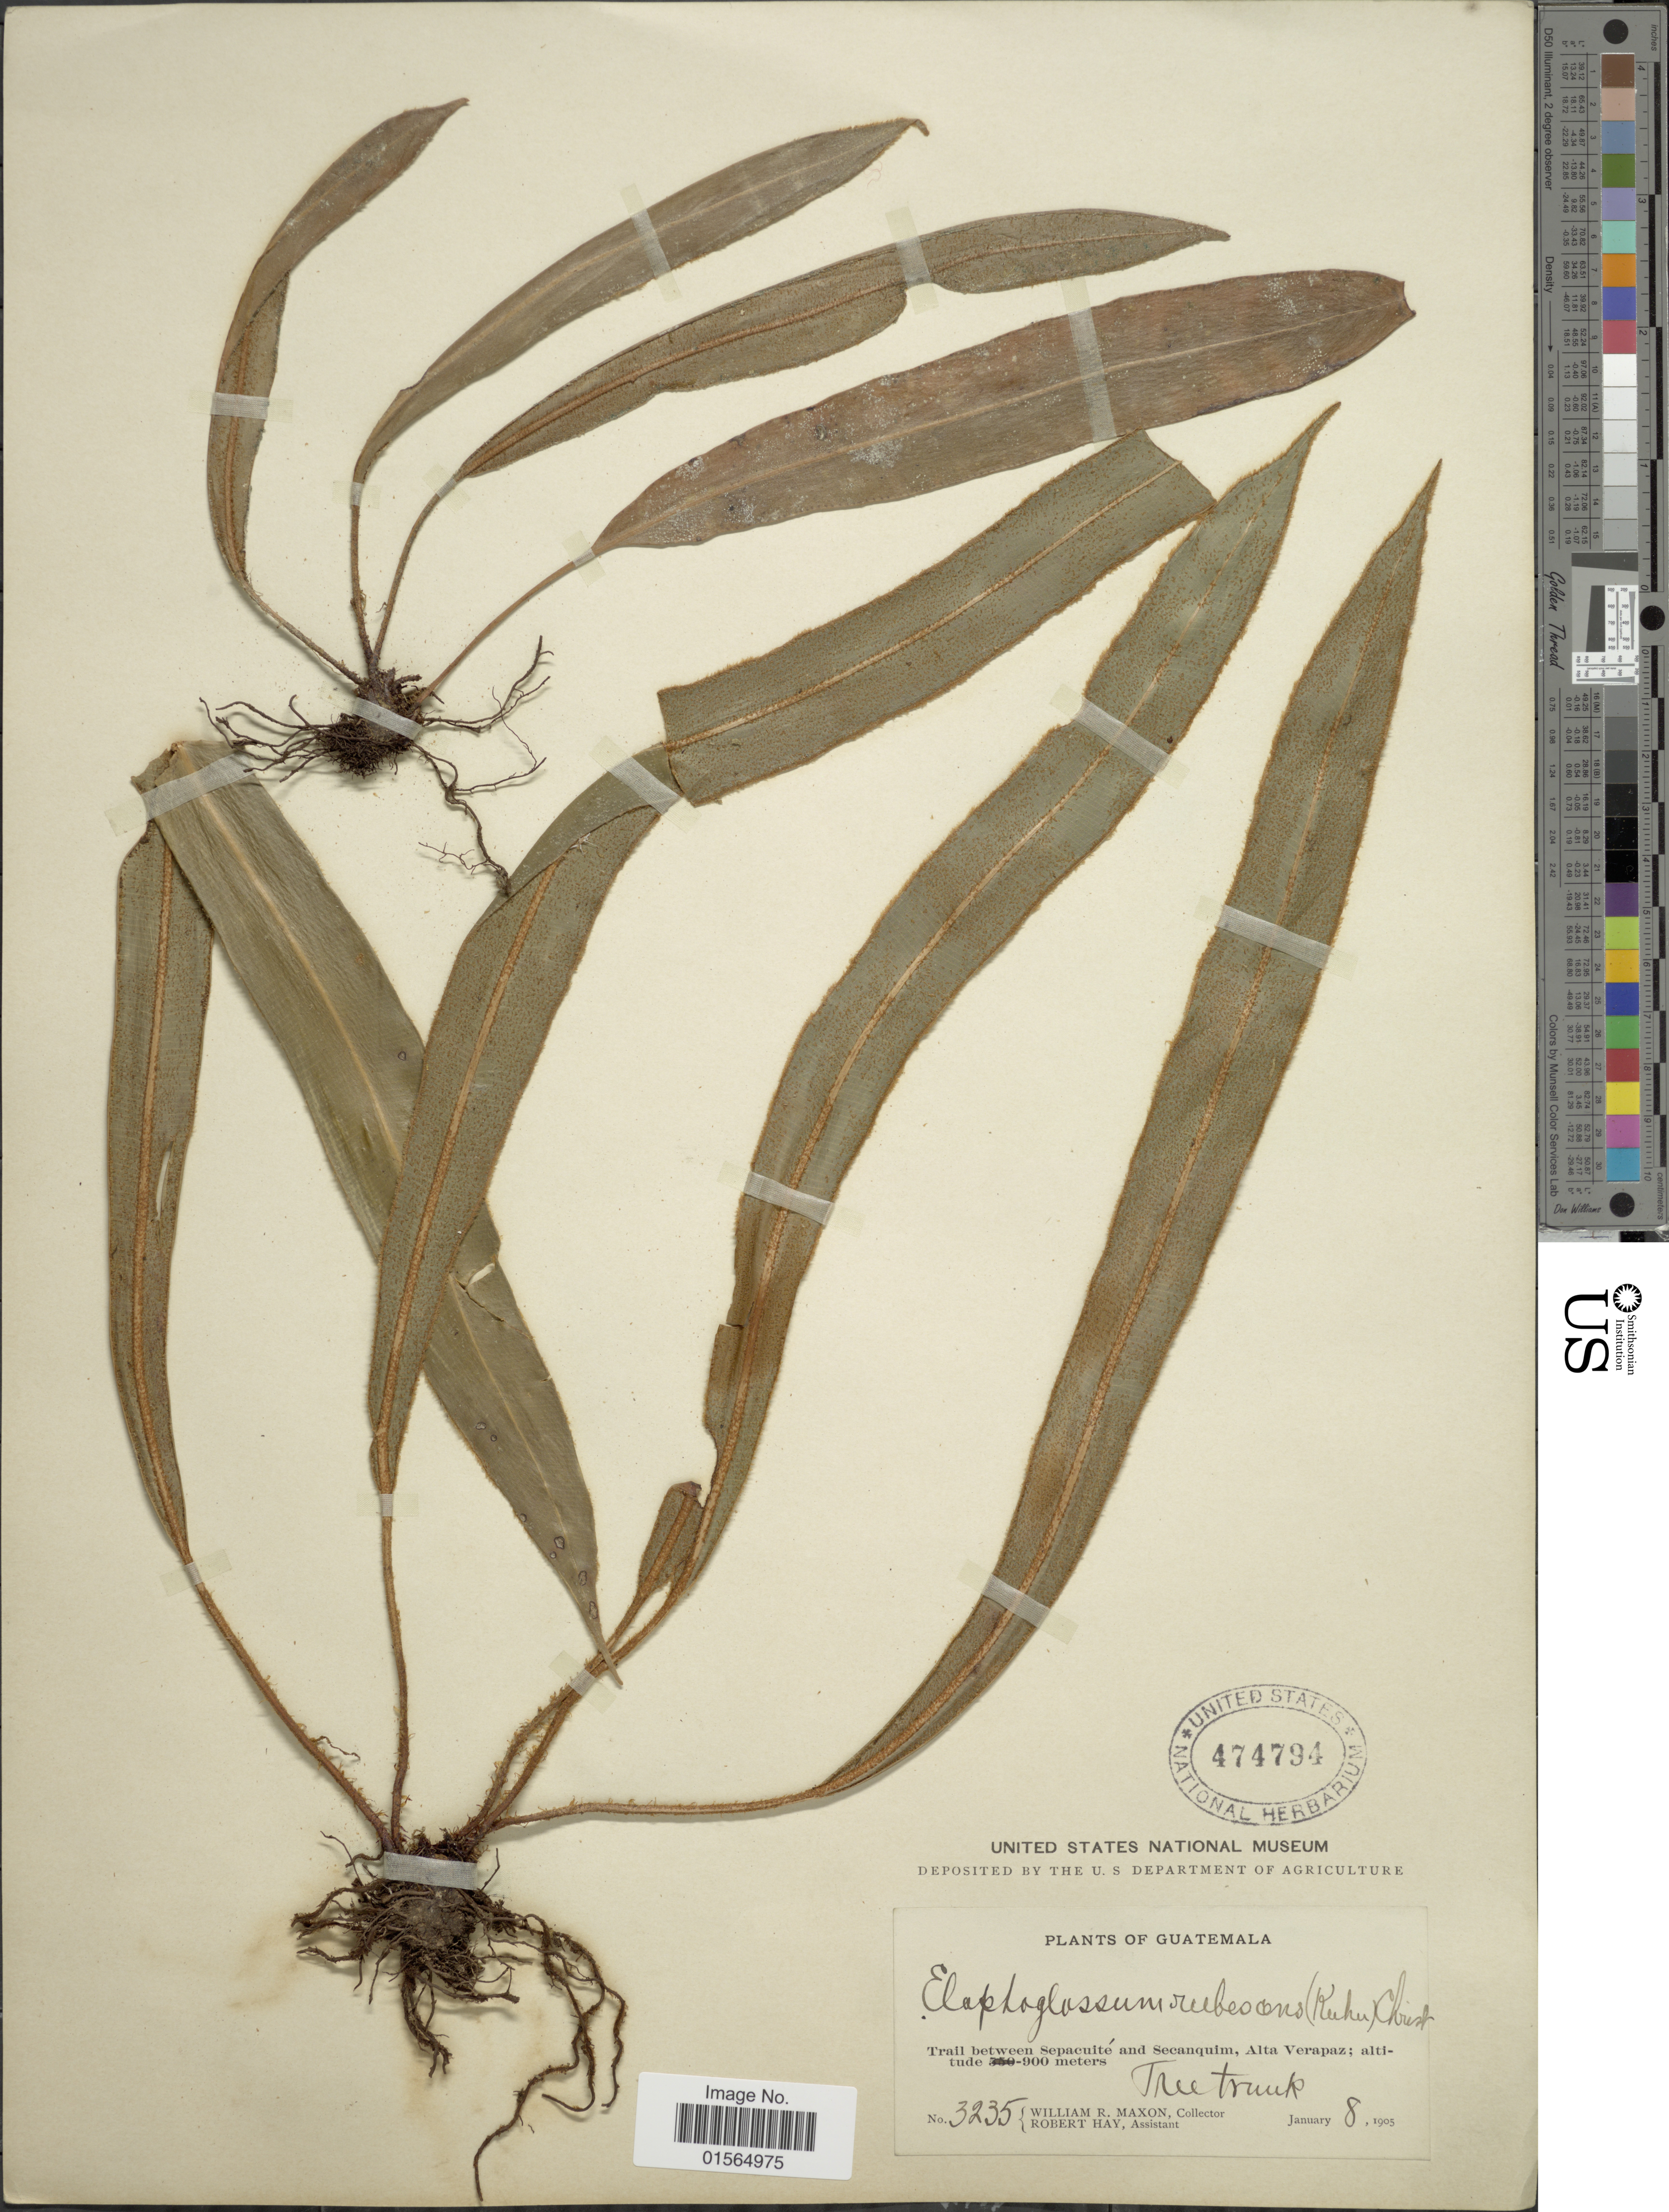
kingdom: Plantae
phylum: Tracheophyta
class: Polypodiopsida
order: Polypodiales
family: Dryopteridaceae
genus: Elaphoglossum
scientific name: Elaphoglossum rubescens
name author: Kuhn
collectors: W. R. Maxon & R. H. Hay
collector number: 3235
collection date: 1905-01-08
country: Guatemala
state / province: Alta Verapaz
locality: Trail between Sepacuite and Secanquim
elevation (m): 900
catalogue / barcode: US 474794